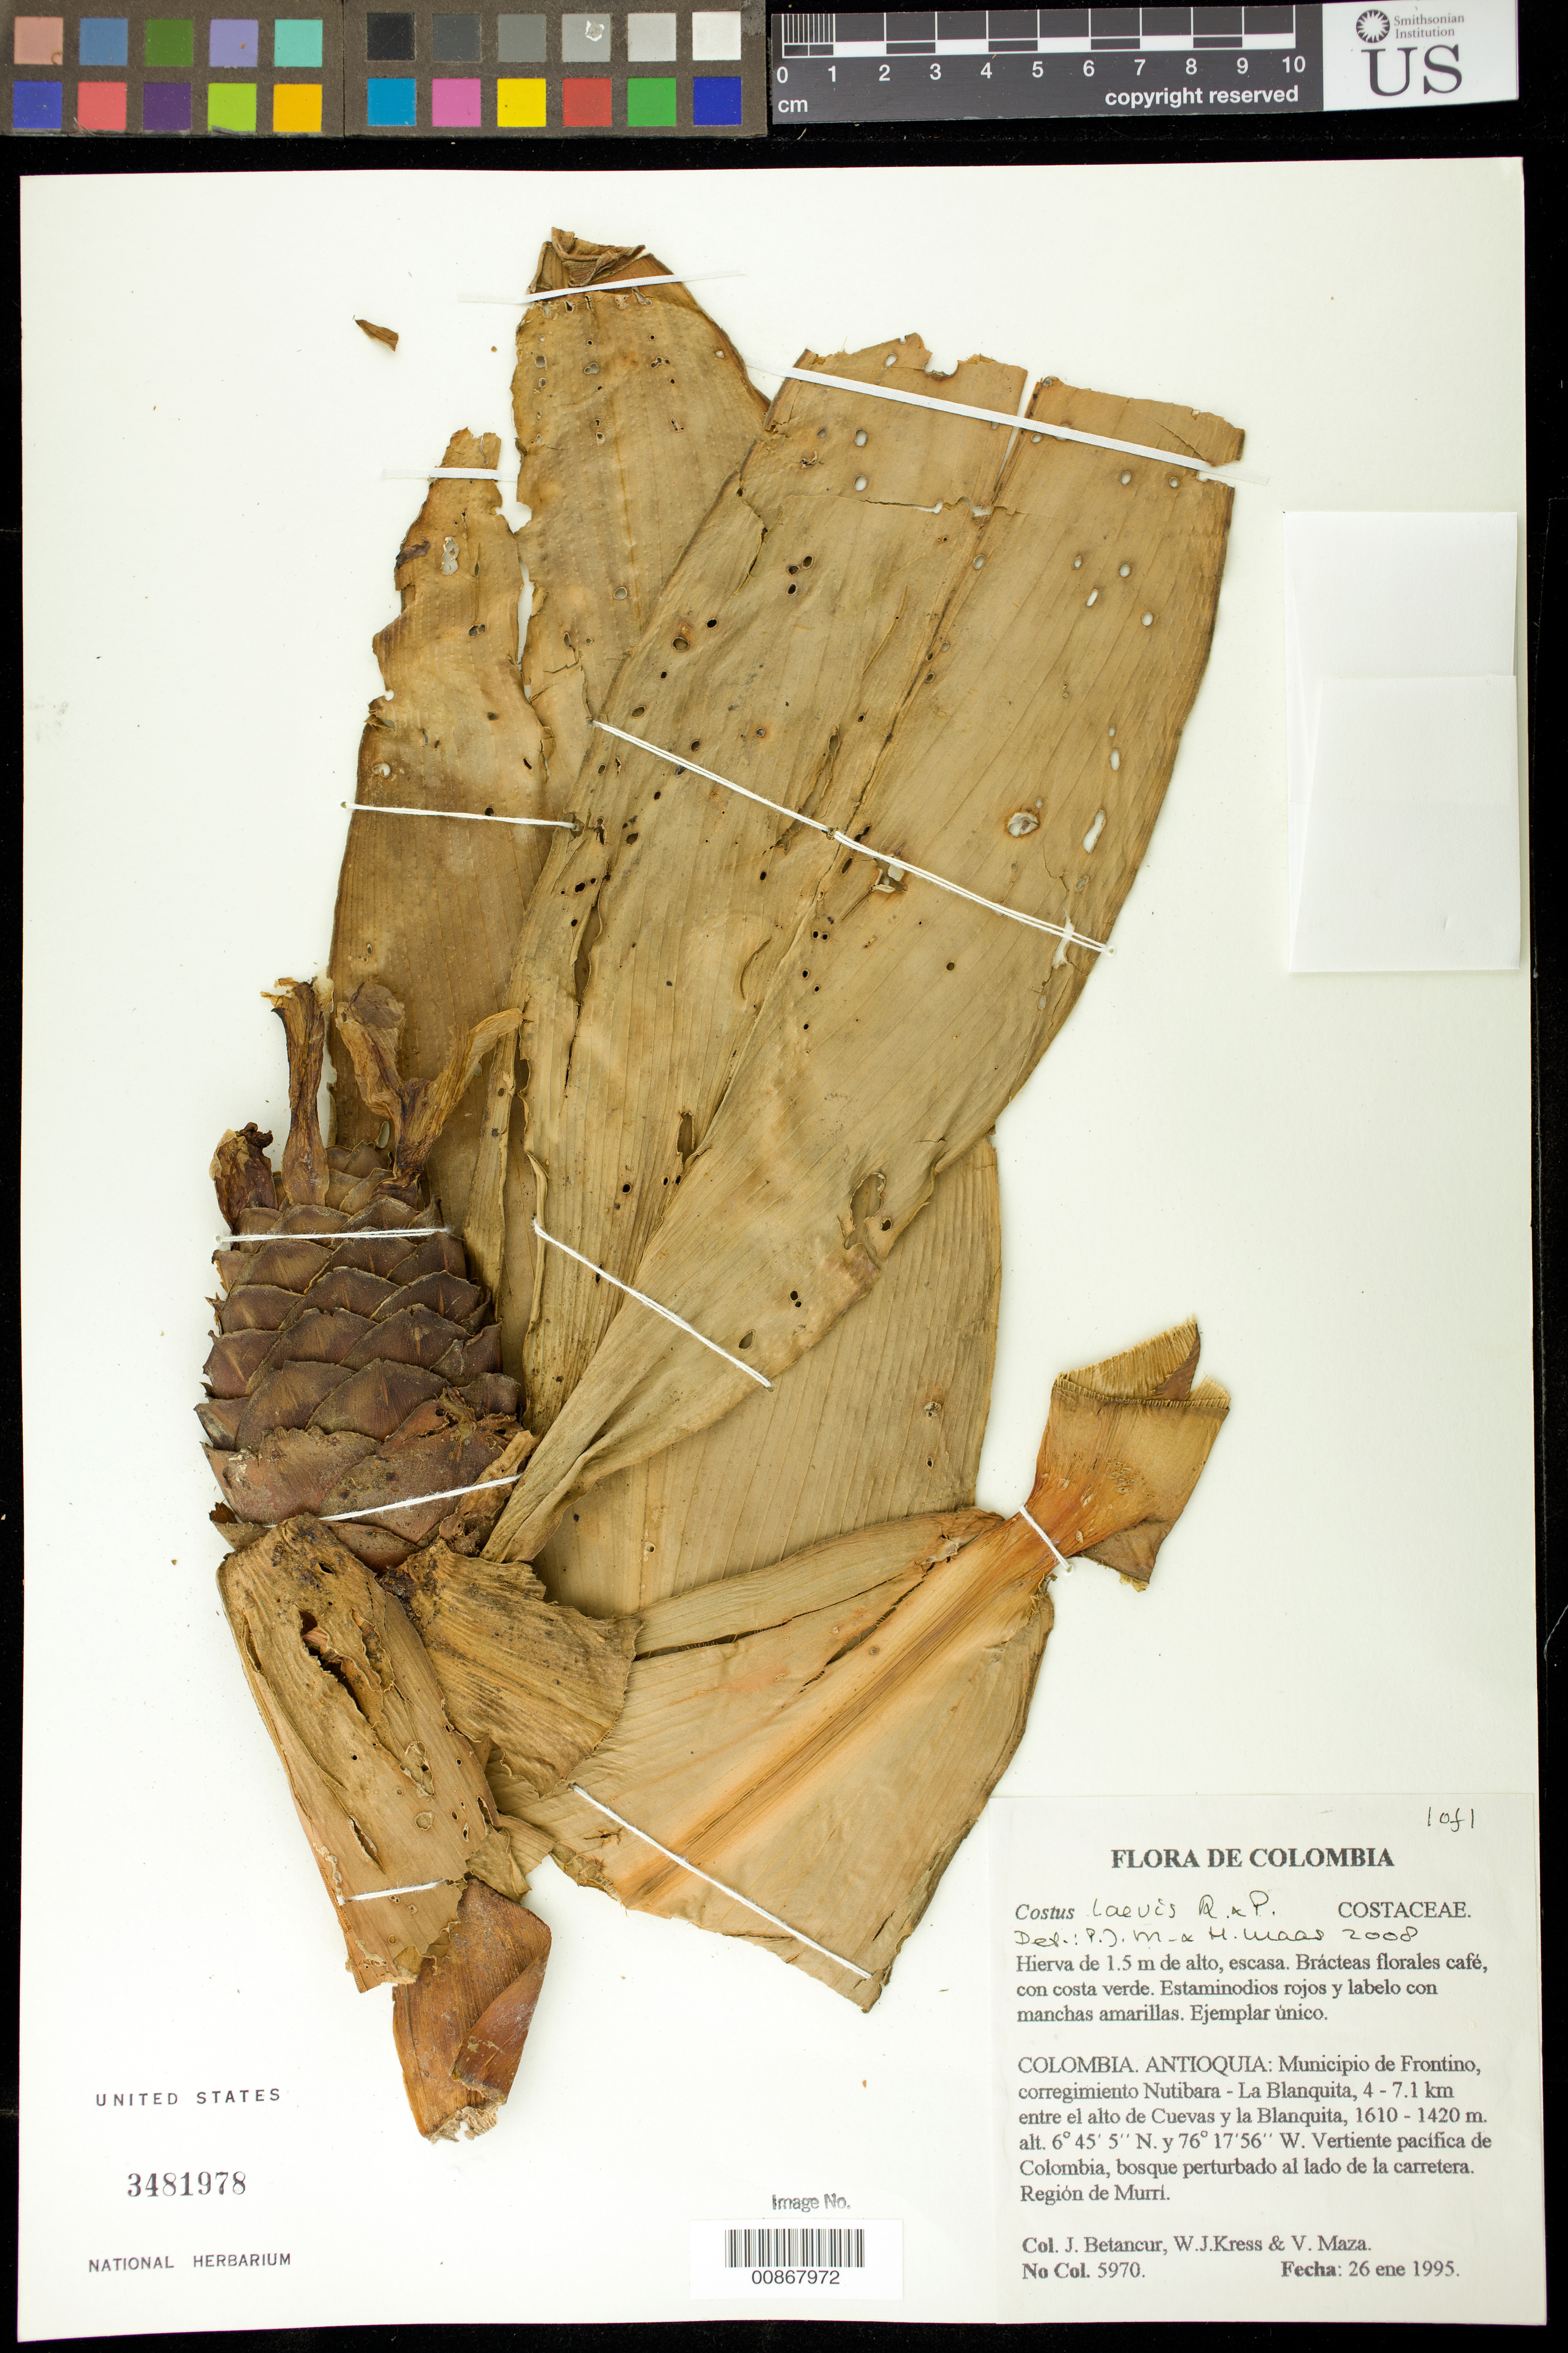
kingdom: Plantae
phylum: Tracheophyta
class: Liliopsida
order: Zingiberales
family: Costaceae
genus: Costus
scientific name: Costus laevis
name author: Ruiz & Pav.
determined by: Maas, P. J.; Maas van de Kamer, H.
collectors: J. C. Betancur, W. J. Kress & V. Maza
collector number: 5970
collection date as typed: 26 Jan 1995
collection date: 1995-01-26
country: Colombia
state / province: Antioquia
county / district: Frontino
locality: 4 - 7.1 km entre el alto de Cuevas y la Blanquita.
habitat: Bosque perturbado al lado de la carretera.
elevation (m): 1420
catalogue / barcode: US 3481978